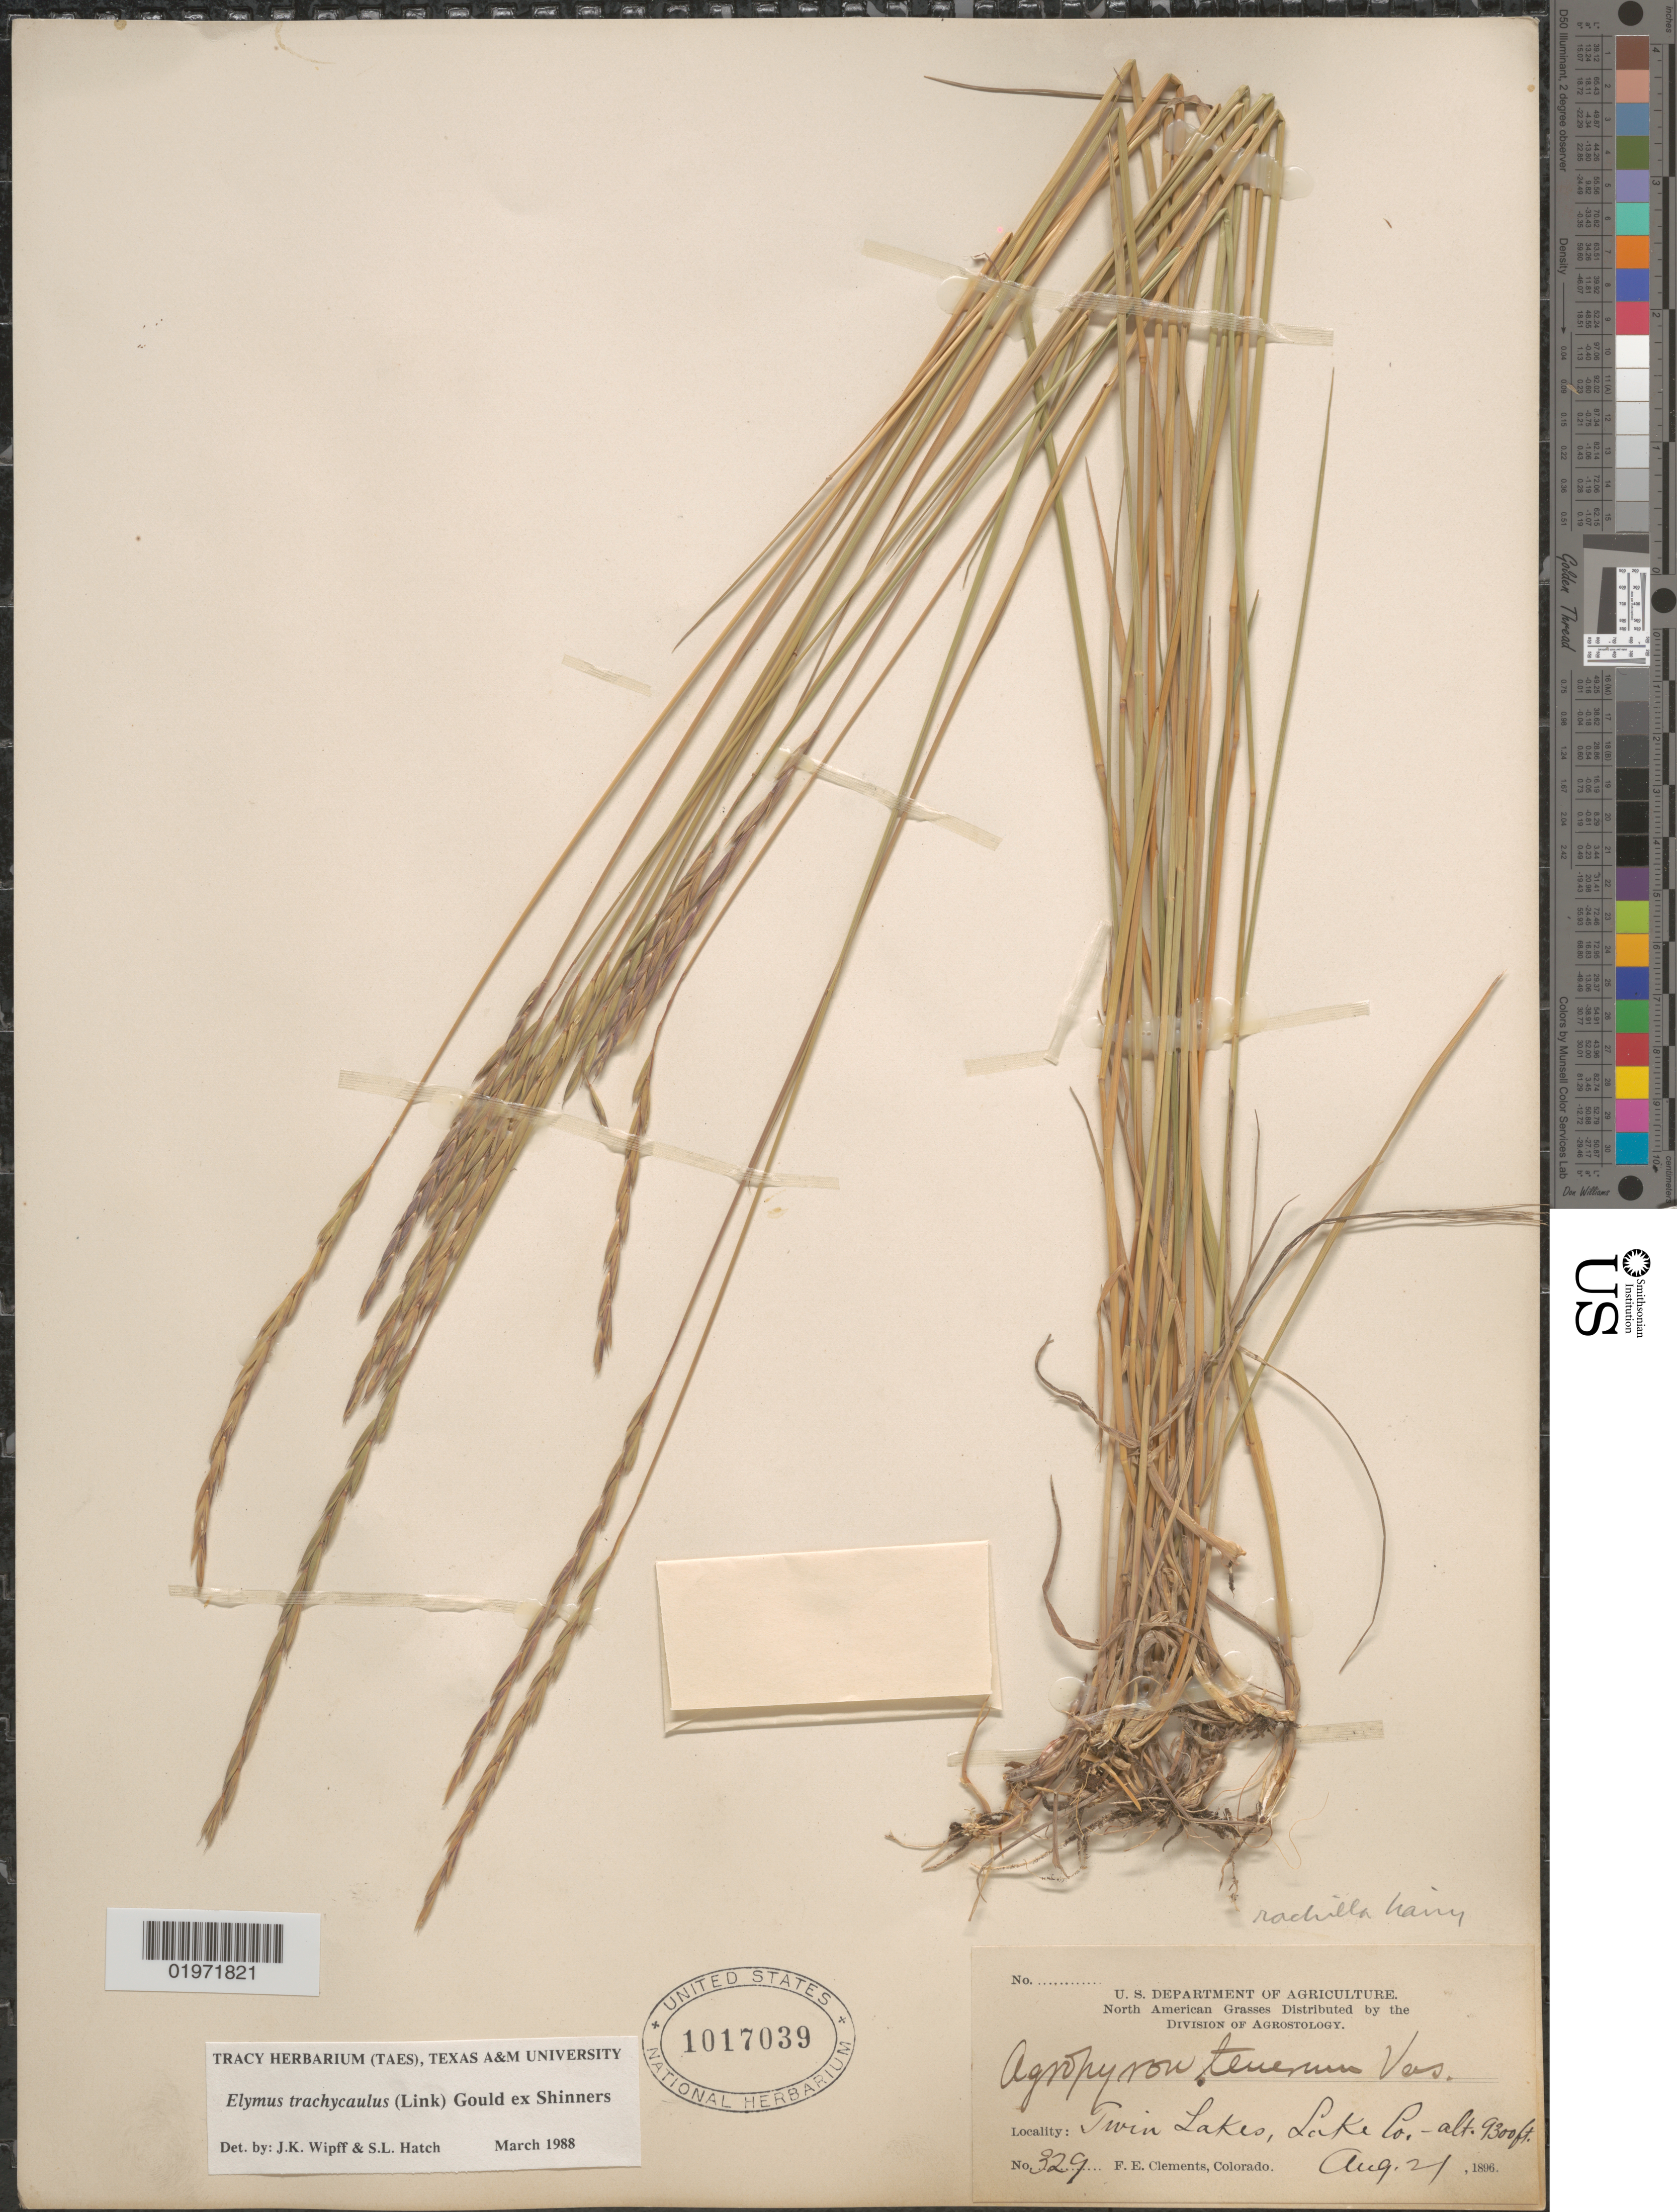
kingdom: Plantae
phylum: Tracheophyta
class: Liliopsida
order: Poales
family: Poaceae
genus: Elymus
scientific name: Elymus trachycaulus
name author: (Link) Gould ex Shinners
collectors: F. E. Clements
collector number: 329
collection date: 1896-08-21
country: United States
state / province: Colorado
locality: Twin Lakes, Lake Co.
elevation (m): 2835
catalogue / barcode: US 1017039